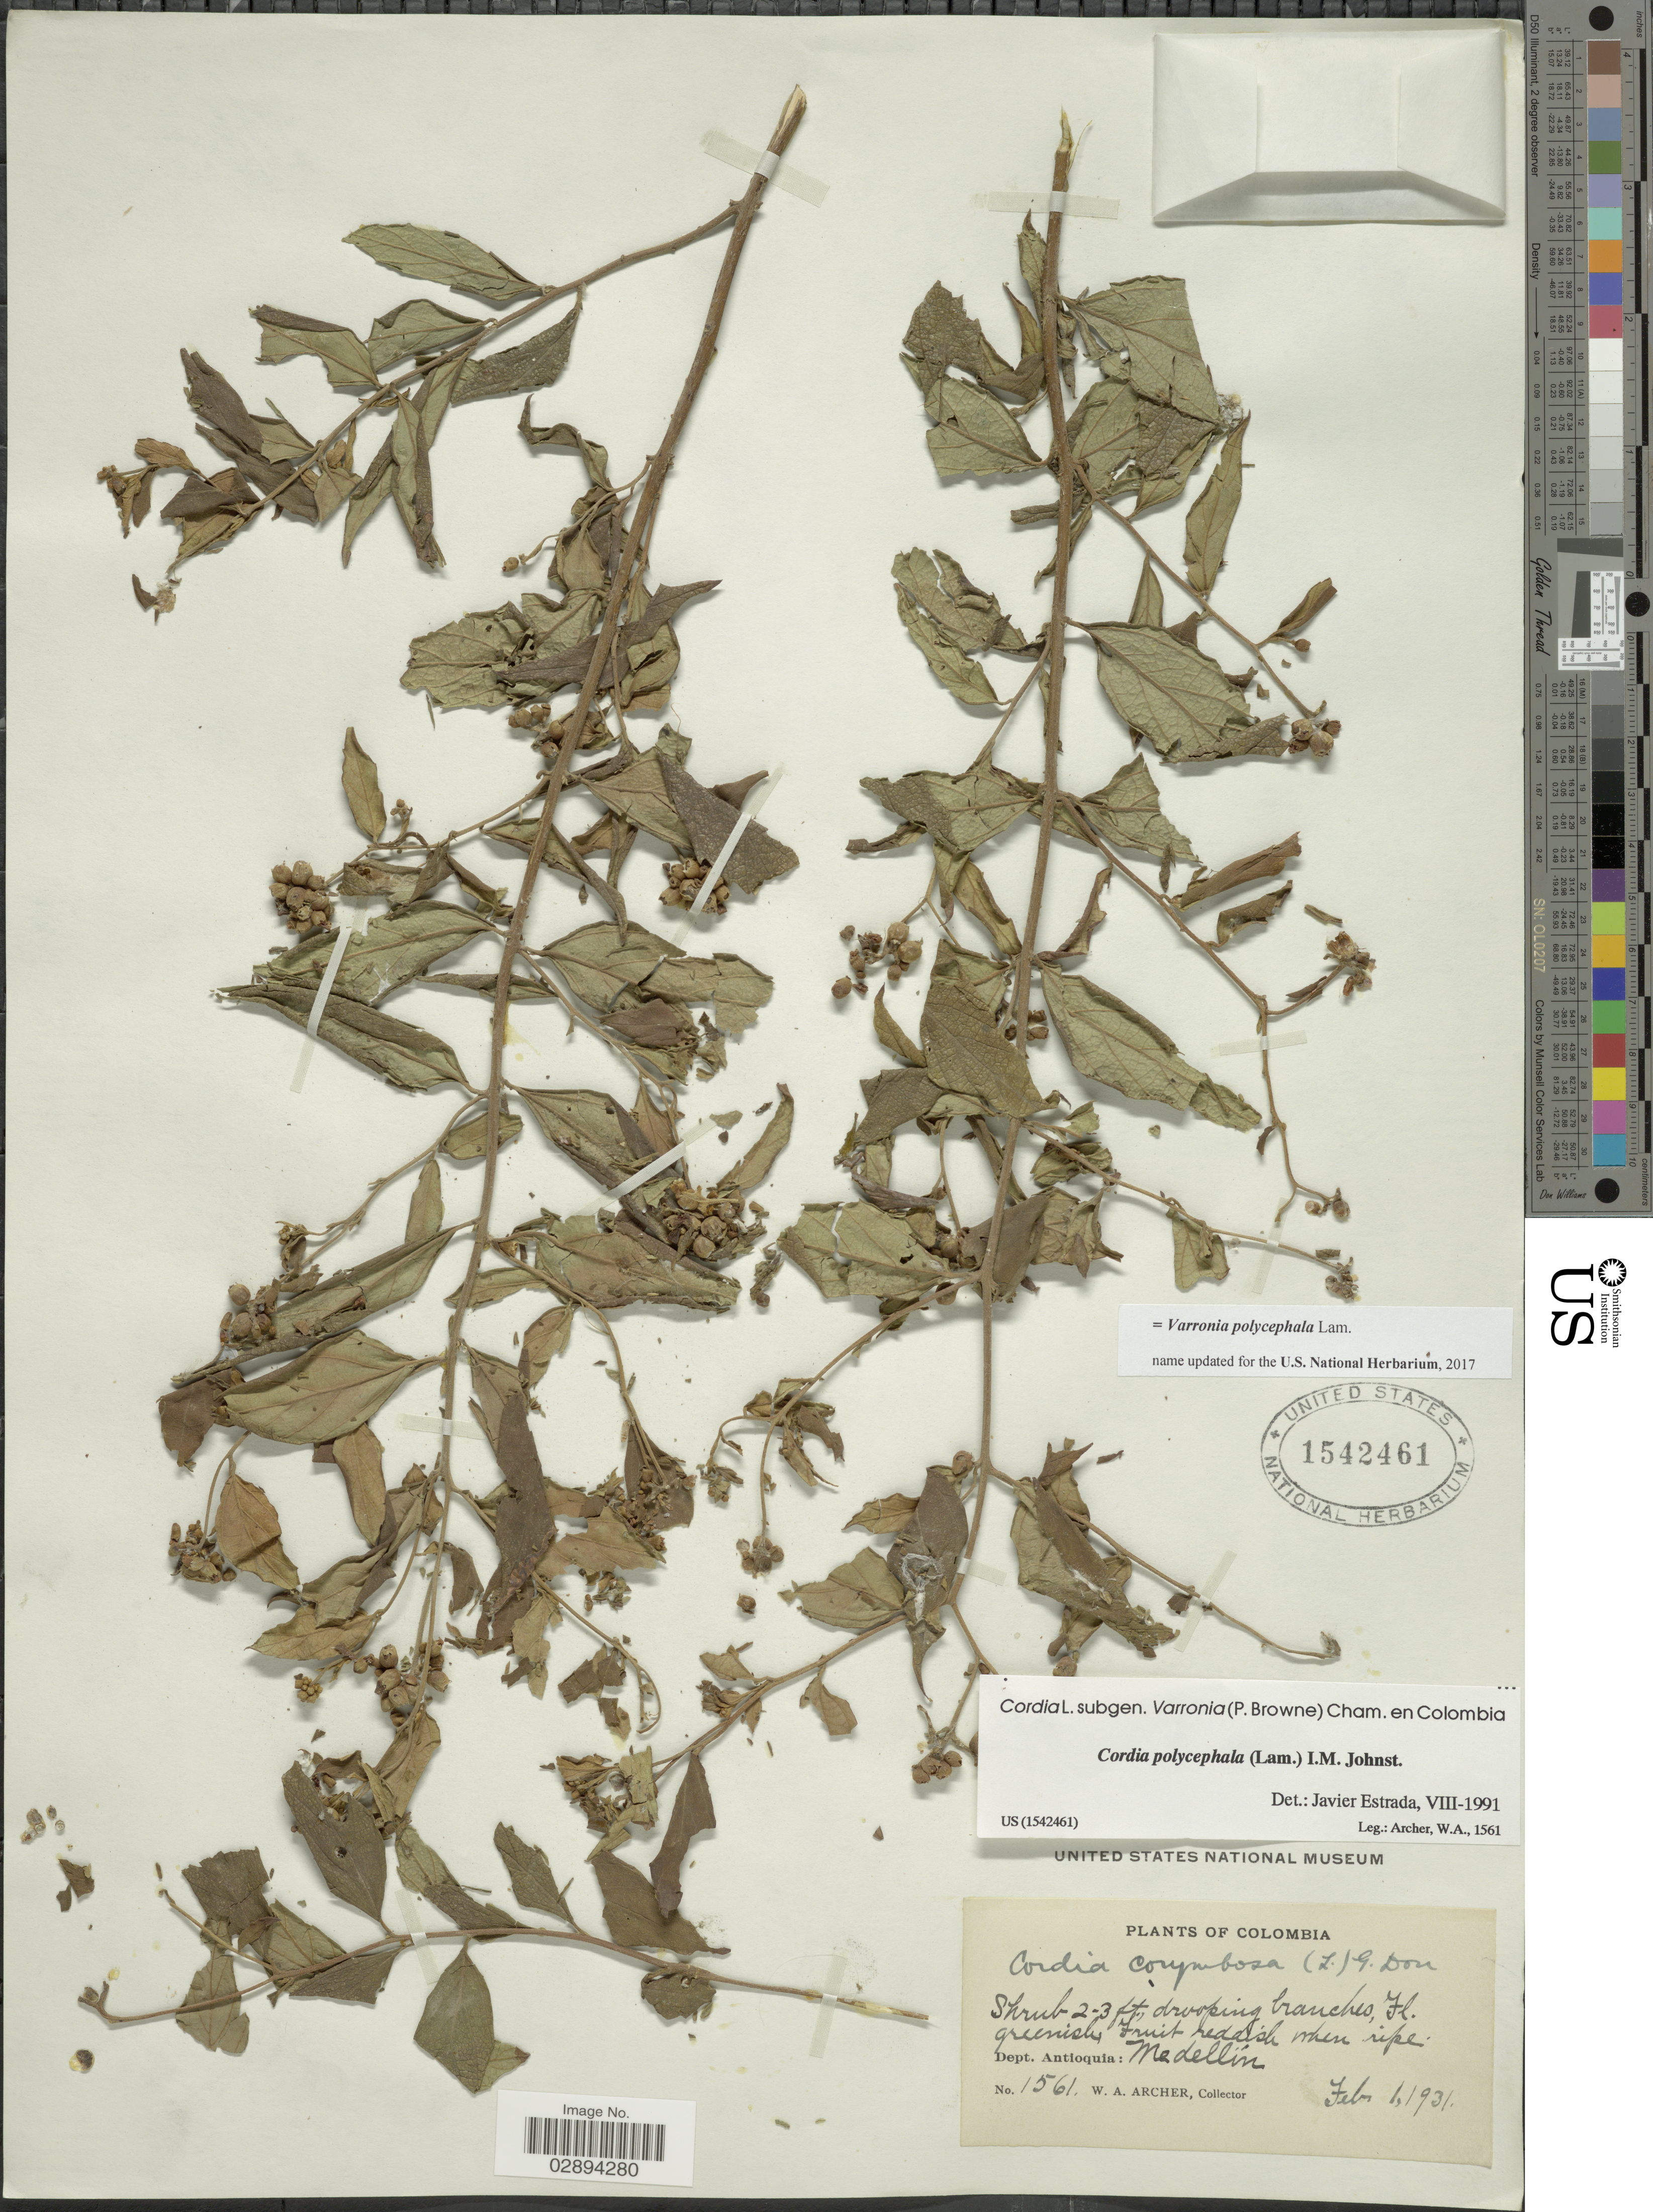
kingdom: Plantae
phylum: Tracheophyta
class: Magnoliopsida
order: Boraginales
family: Cordiaceae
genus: Varronia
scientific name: Varronia polycephala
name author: Lam.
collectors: W. Archer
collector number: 1561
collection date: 1931-02-01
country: Colombia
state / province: Antioquia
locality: Dept. Antioquia, Medellín.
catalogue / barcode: US 1542461